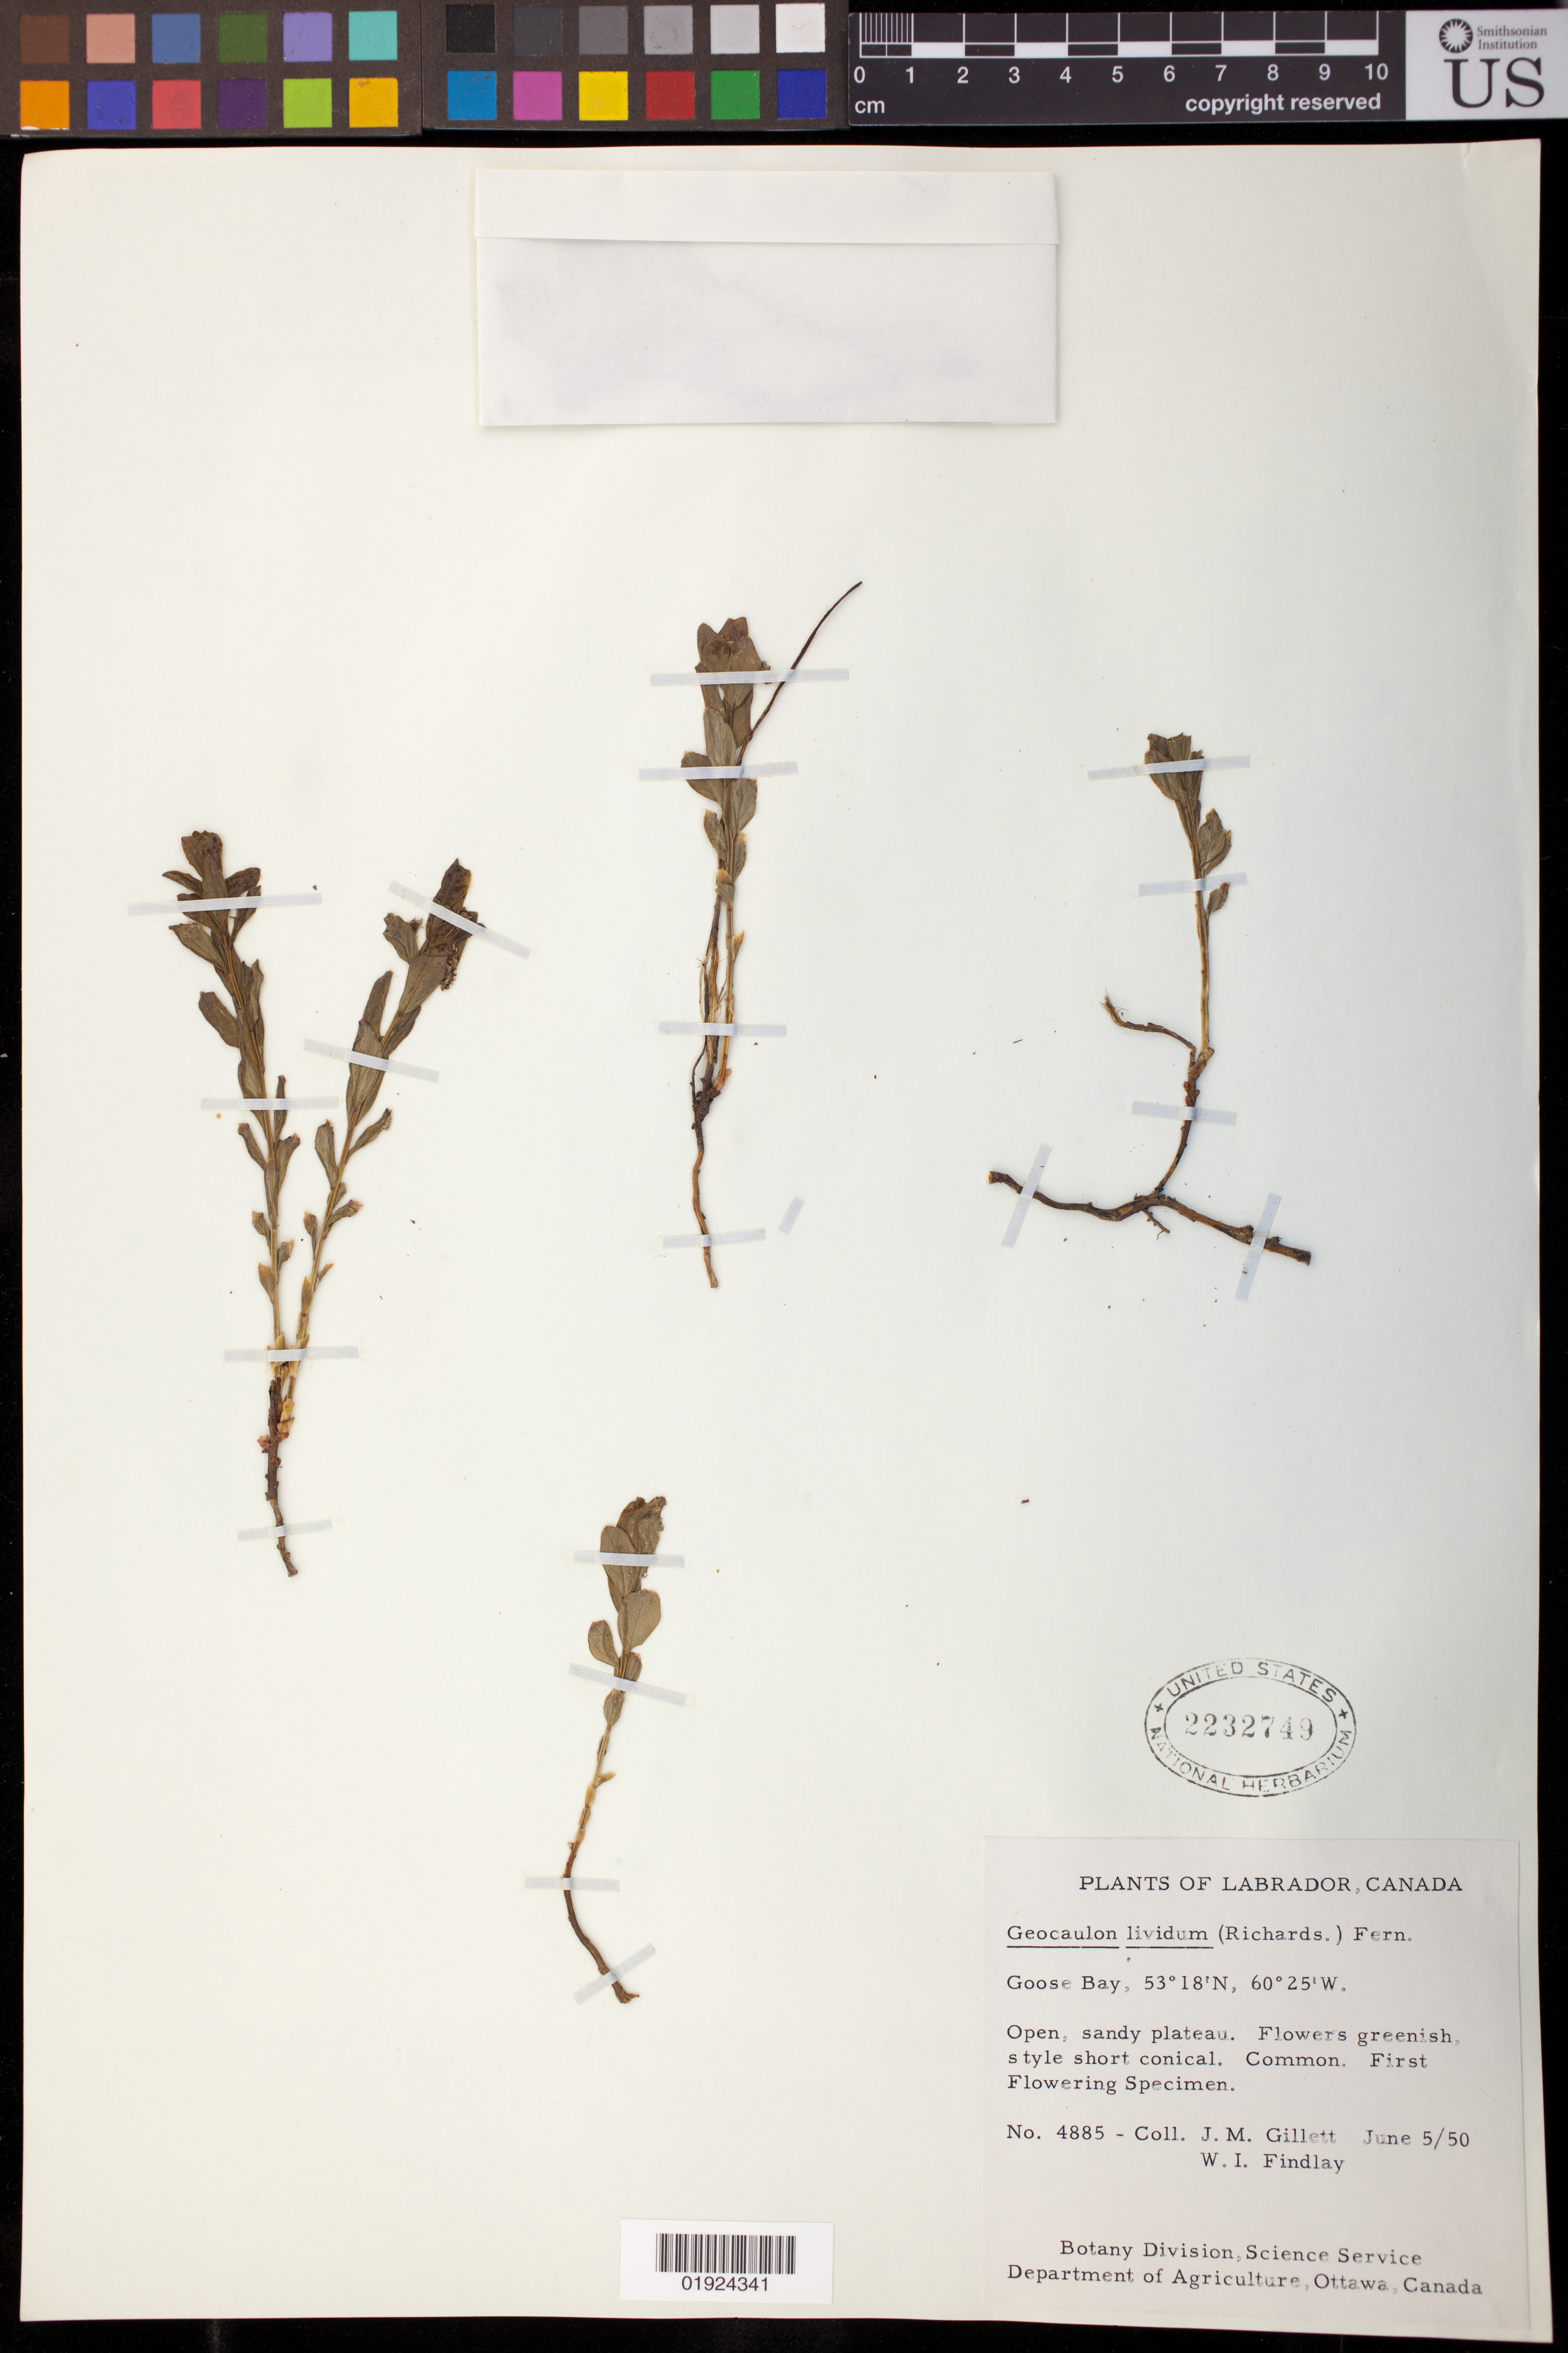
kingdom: Plantae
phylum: Tracheophyta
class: Magnoliopsida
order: Santalales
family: Comandraceae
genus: Geocaulon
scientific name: Geocaulon lividum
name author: (Richardson) Fernald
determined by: Piehl, M. A.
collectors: J. Gillett & W. Findlay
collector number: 4885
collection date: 1950-06-05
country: Canada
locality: Goose Bay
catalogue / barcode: US 2232749